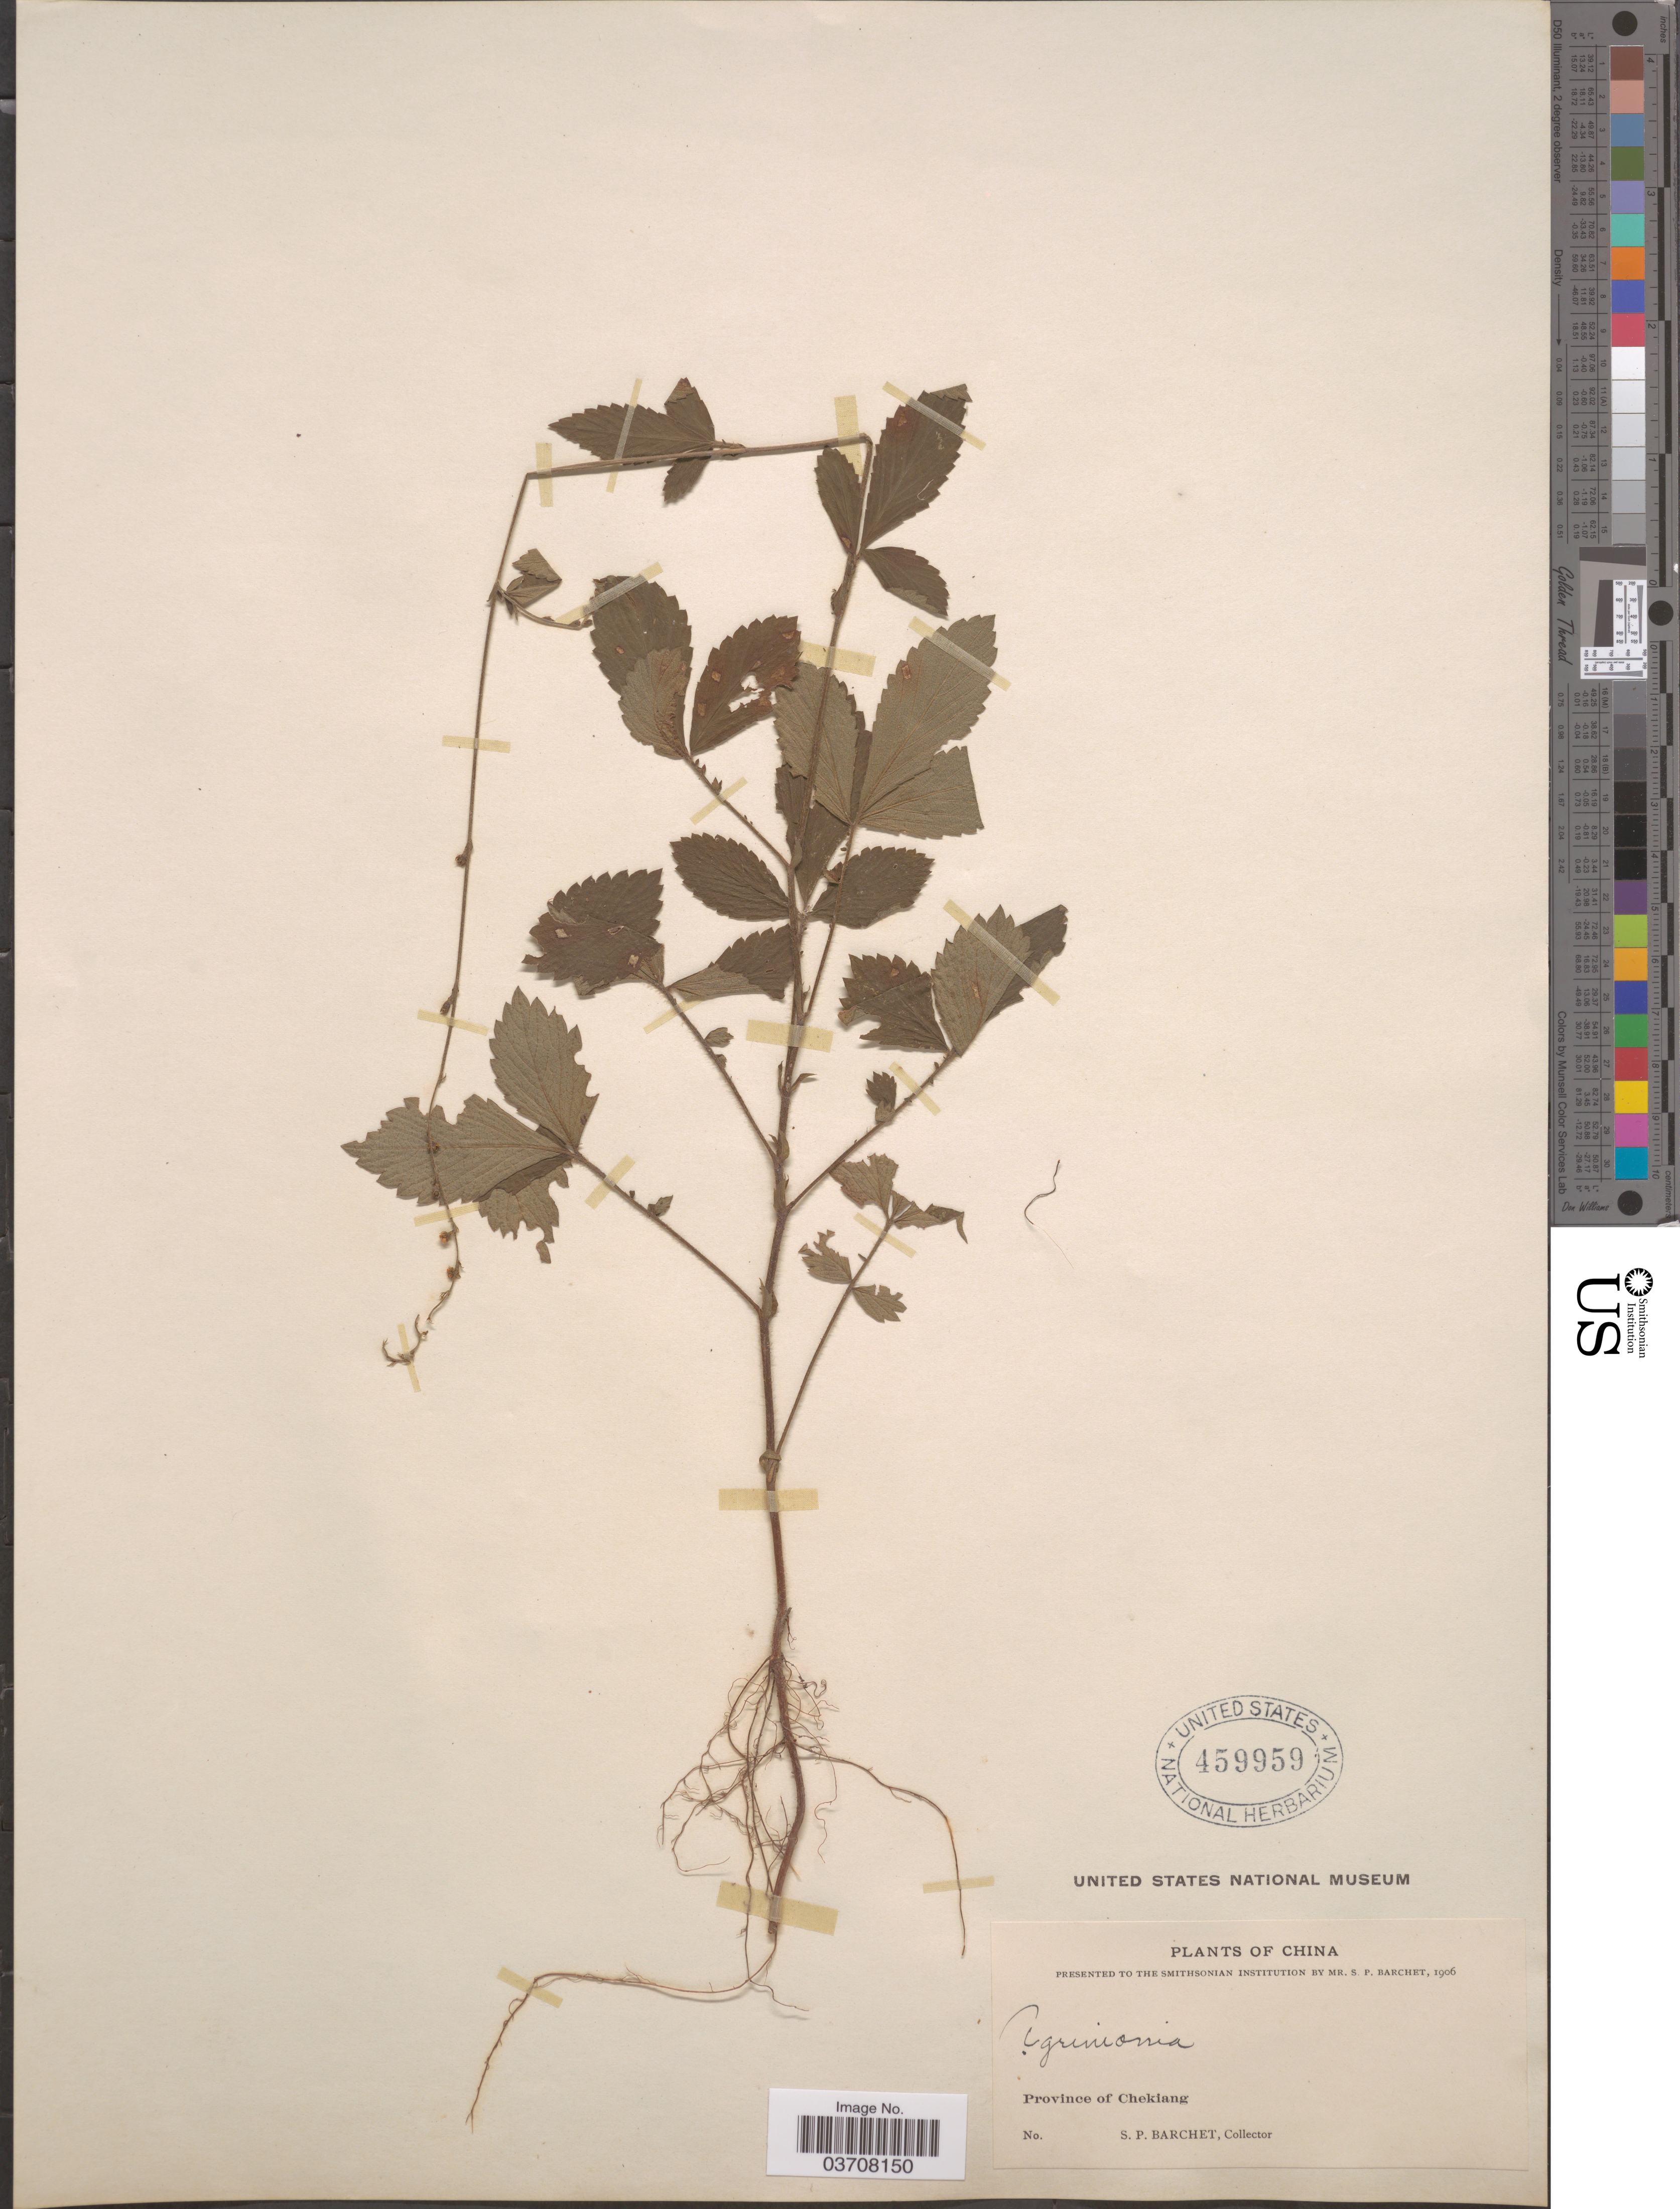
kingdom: Plantae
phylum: Tracheophyta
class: Magnoliopsida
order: Rosales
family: Rosaceae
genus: Agrimonia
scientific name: Agrimonia sp.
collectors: S. P. Barchet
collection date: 1906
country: China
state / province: Zhejiang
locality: Province of Chekiang.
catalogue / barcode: US 459959